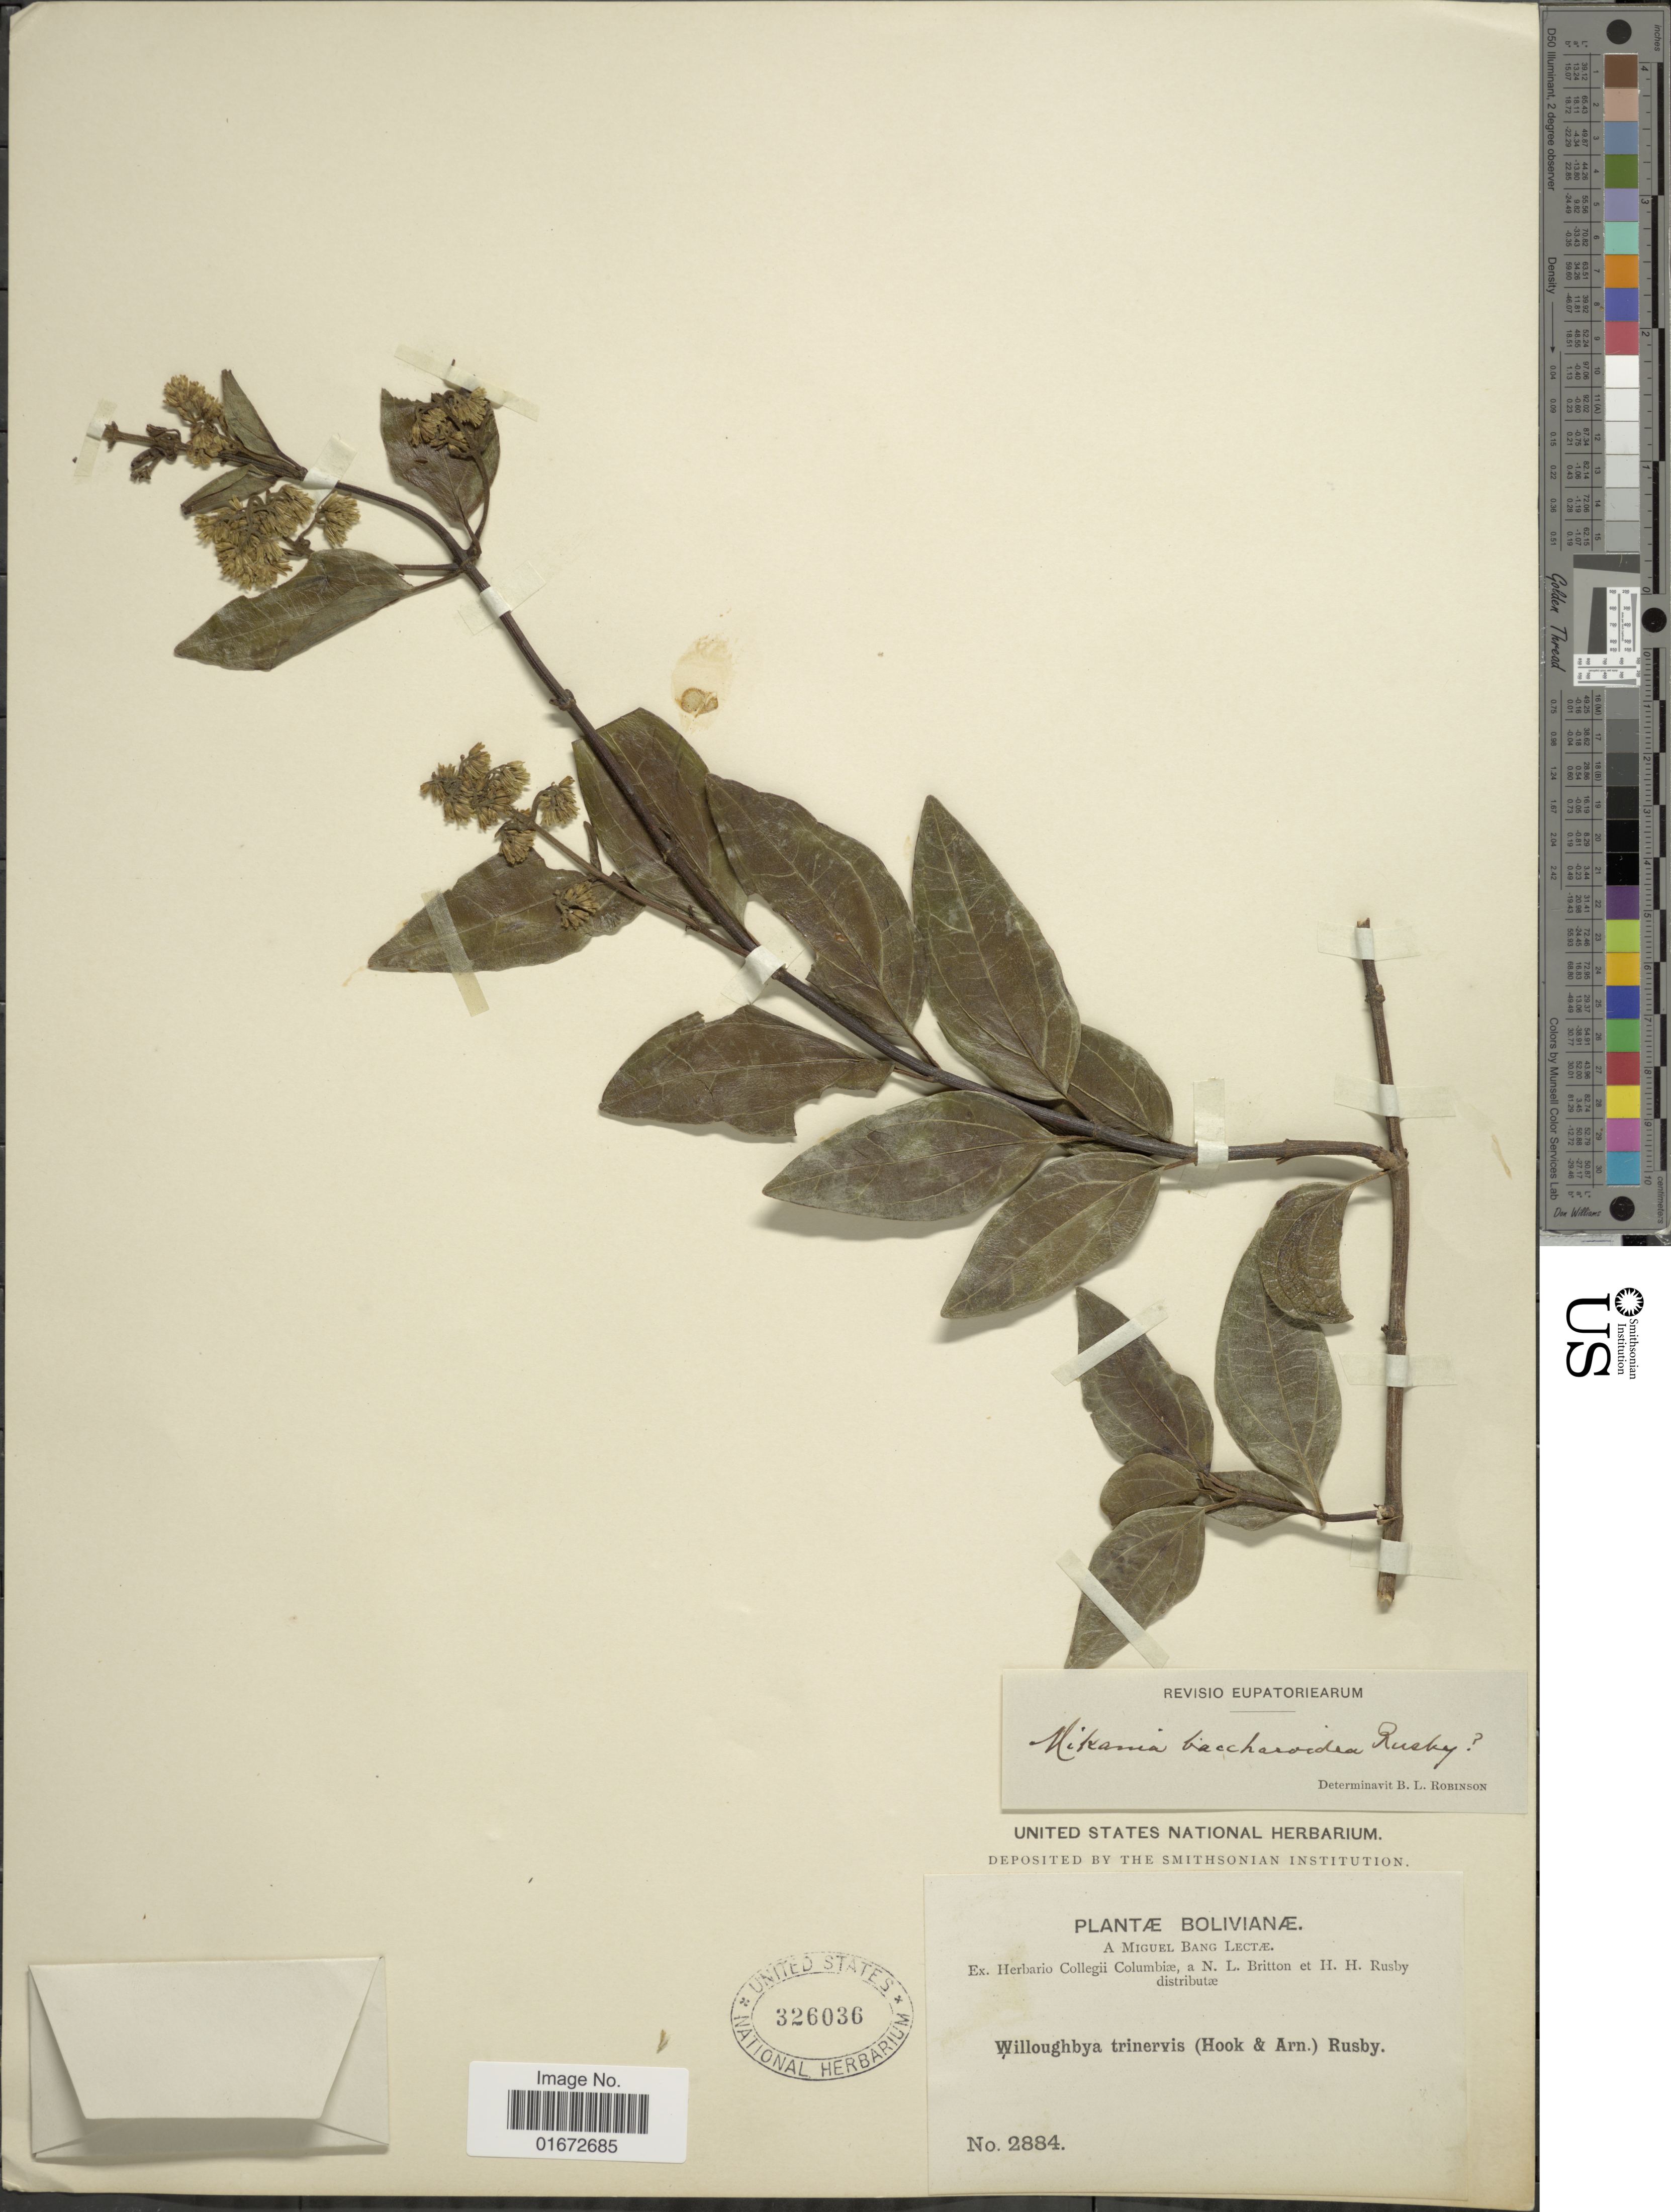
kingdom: Plantae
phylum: Tracheophyta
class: Magnoliopsida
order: Asterales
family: Asteraceae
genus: Mikania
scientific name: Mikania baccharoidea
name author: Rusby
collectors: M. Bang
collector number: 2884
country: Bolivia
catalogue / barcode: US 326036